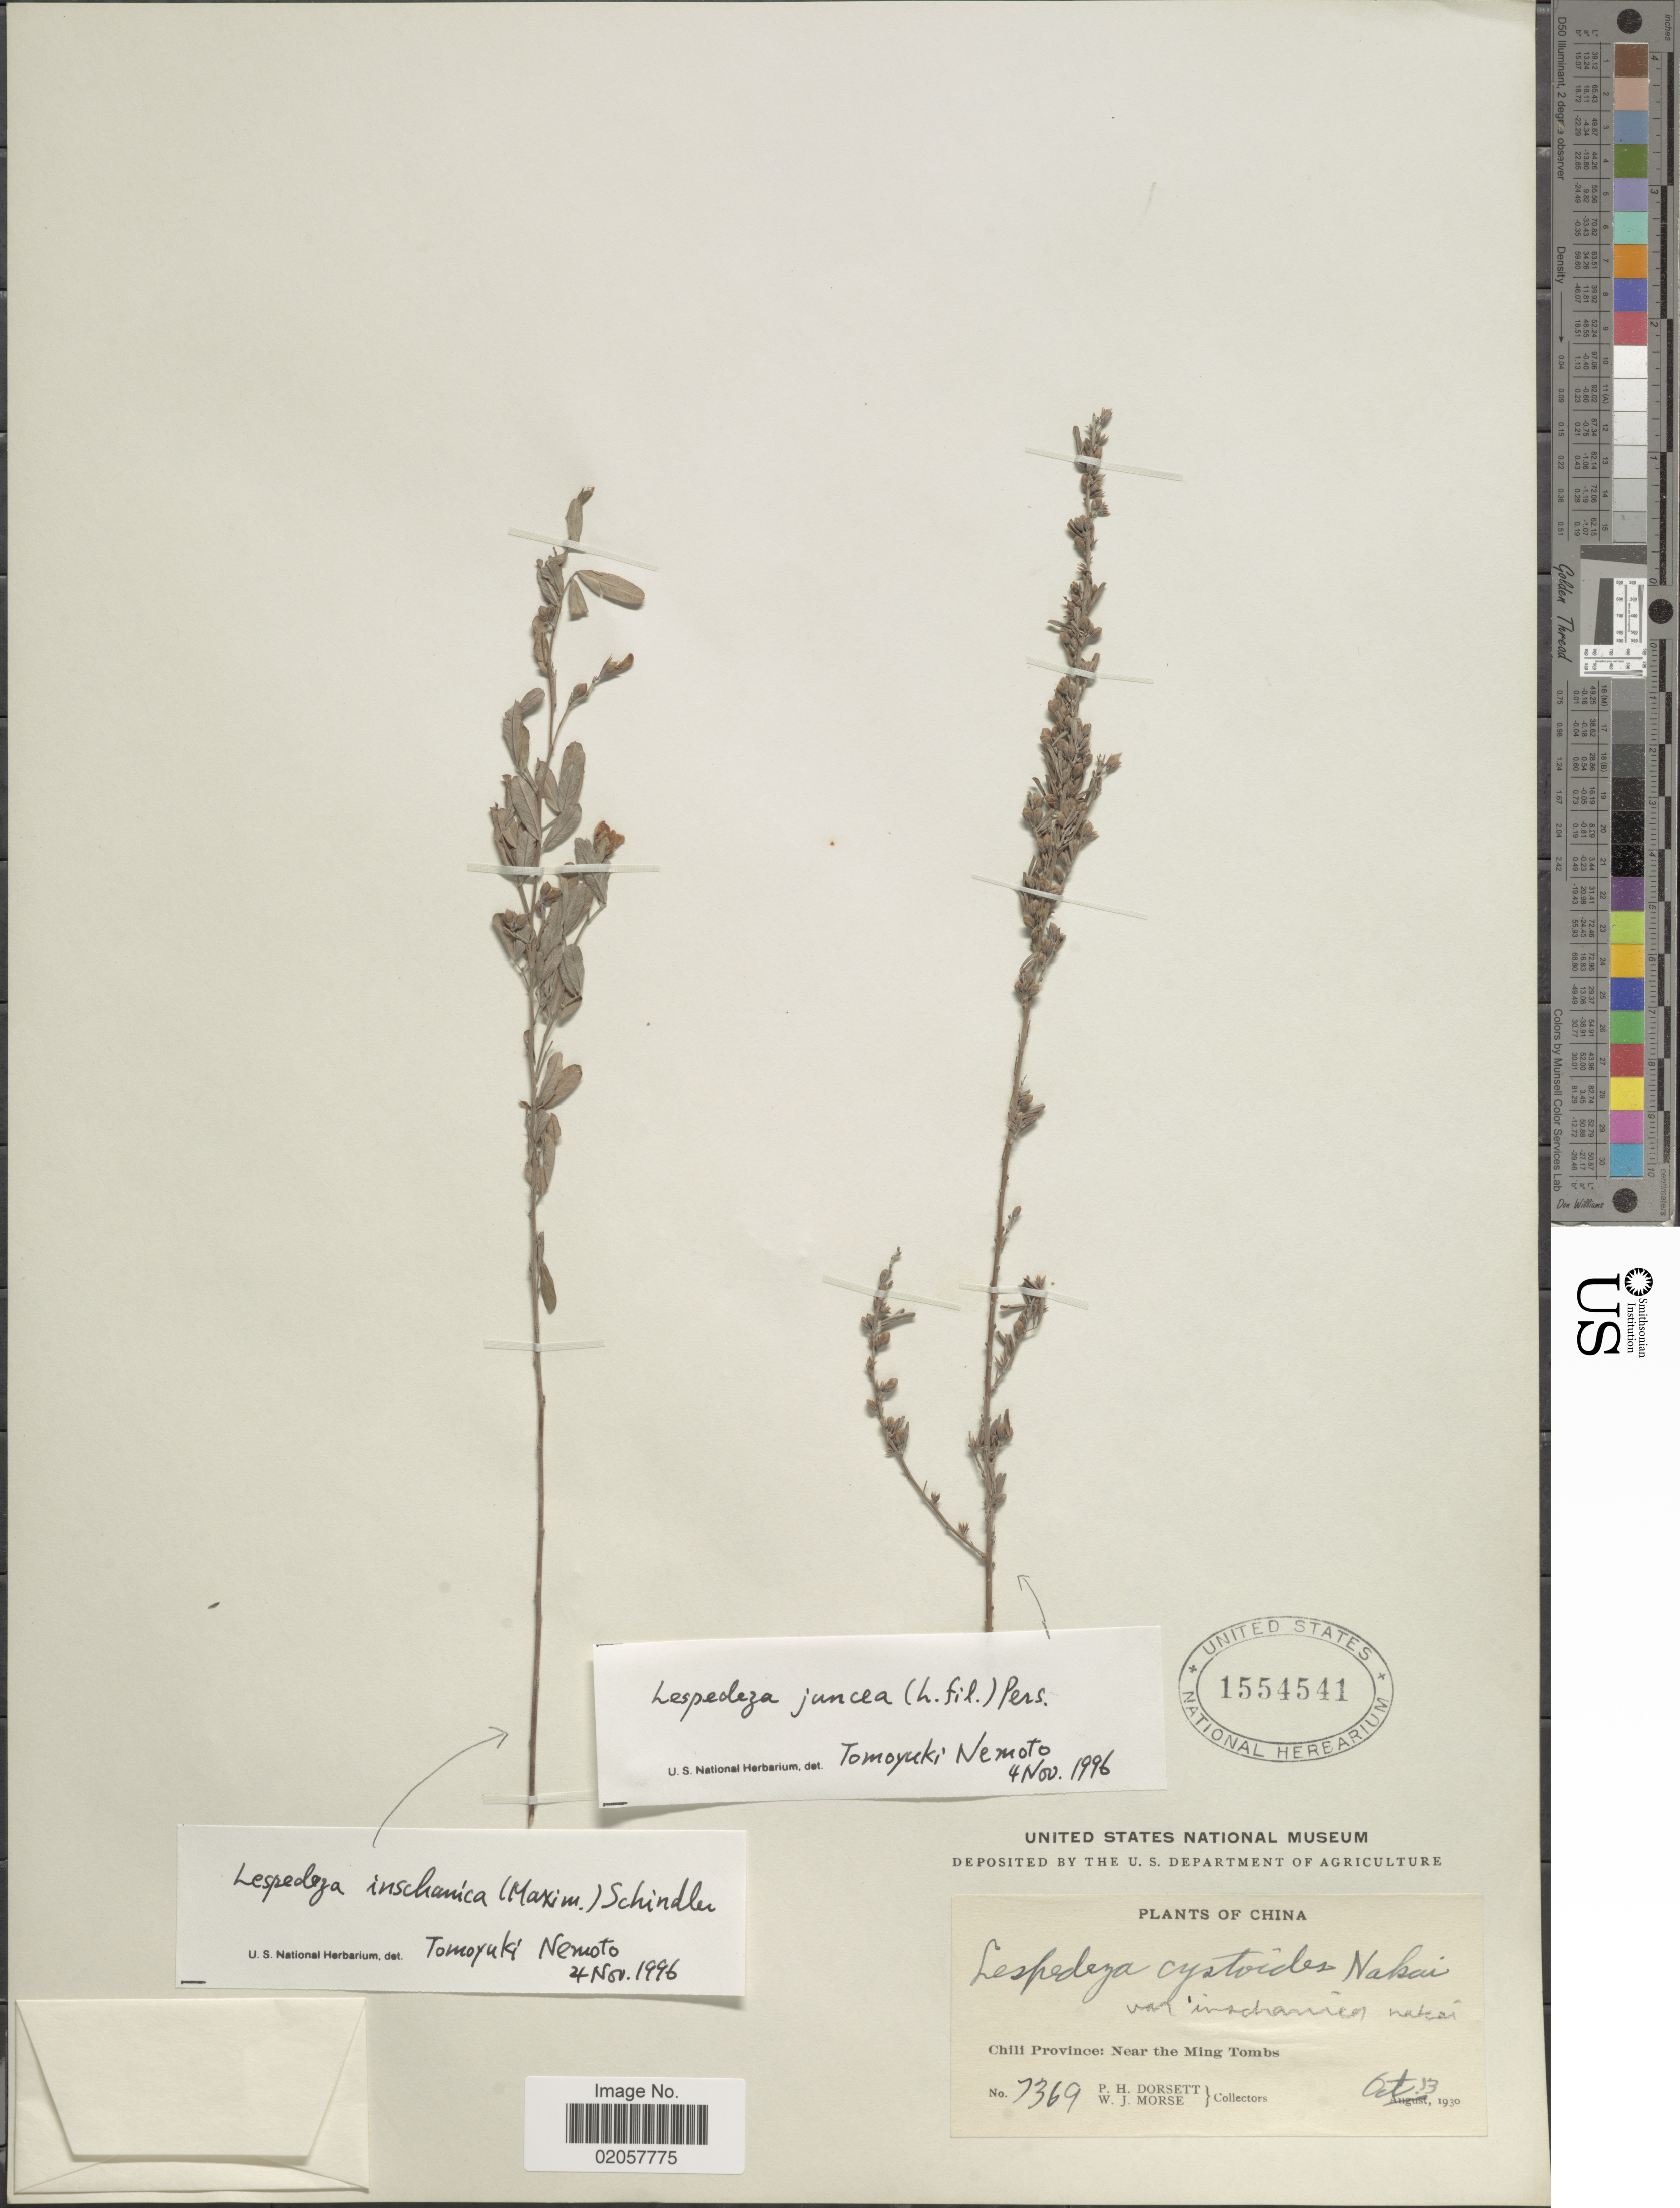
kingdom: Plantae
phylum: Tracheophyta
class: Magnoliopsida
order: Fabales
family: Fabaceae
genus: Lespedeza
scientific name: Lespedeza juncea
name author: (L. f.) Pers.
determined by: Nemoto, T.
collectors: P. H. Dorsett & W. J. Morse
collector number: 7369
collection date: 1930-10-13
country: China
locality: Chili Province: near the Ming Tombs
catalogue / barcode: US 1554541